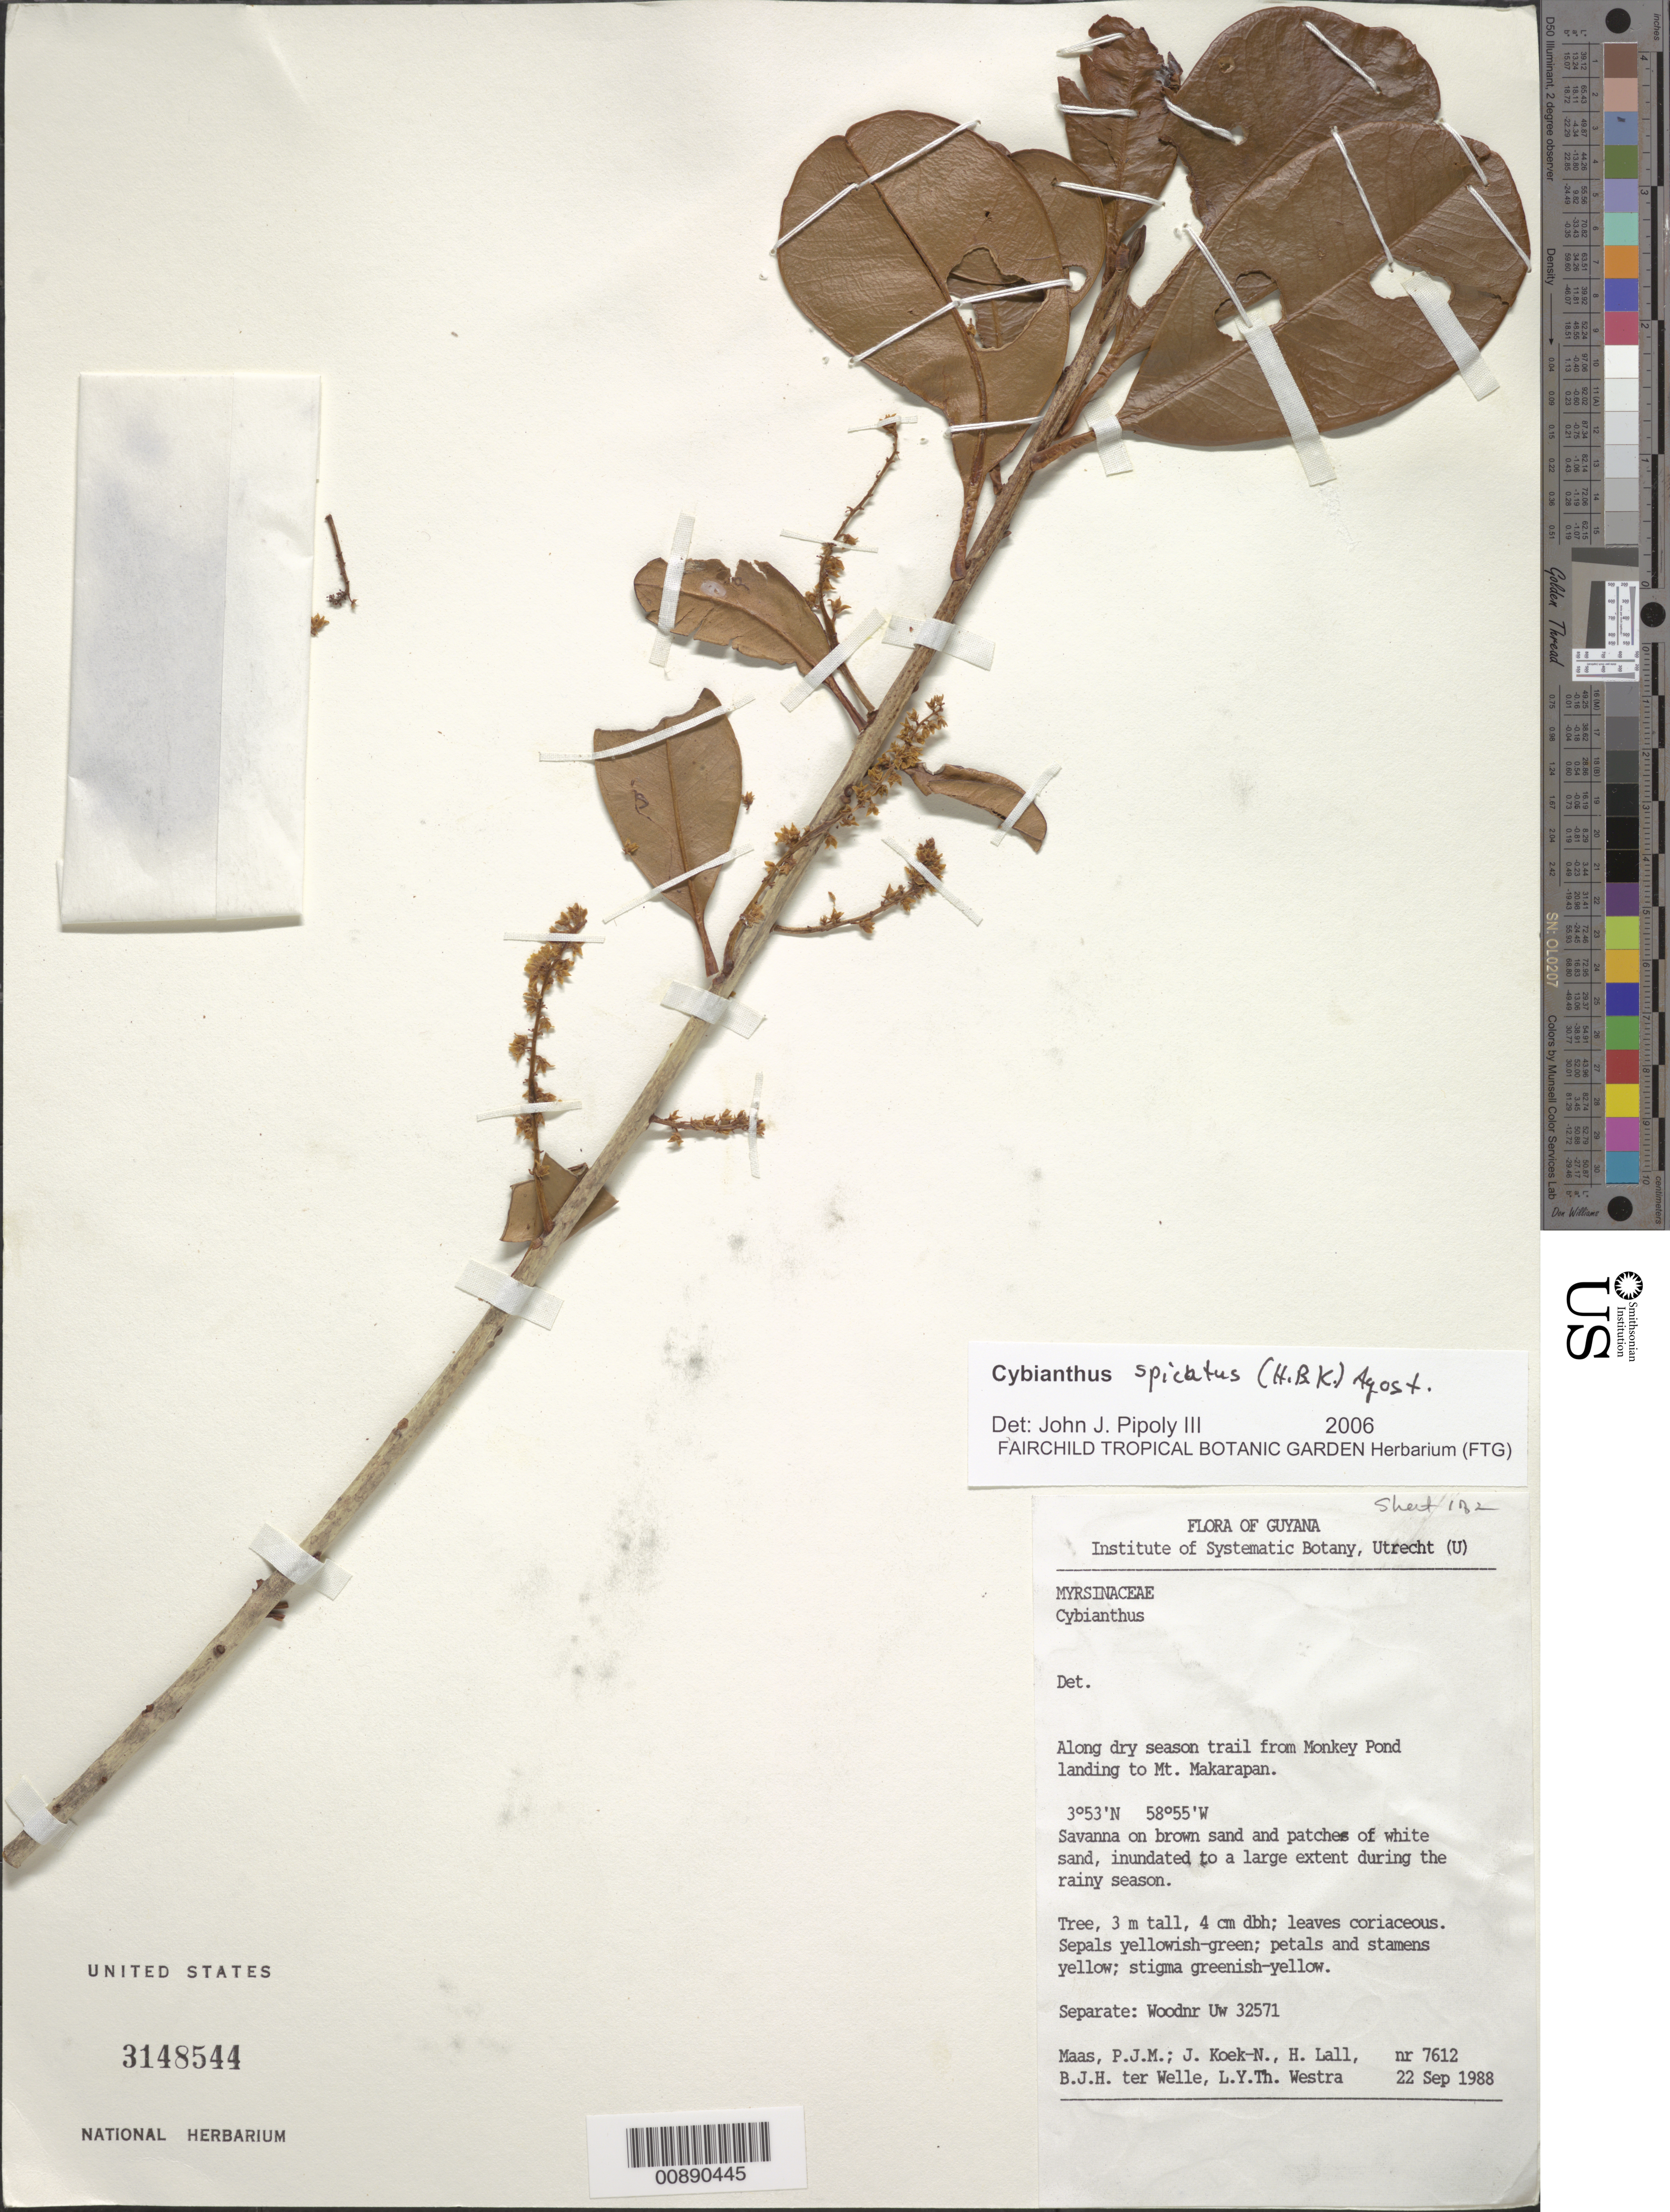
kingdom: Plantae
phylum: Tracheophyta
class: Magnoliopsida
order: Ericales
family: Primulaceae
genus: Cybianthus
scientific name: Cybianthus spicatus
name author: (Kunth) G. Agostini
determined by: Pipoly, J. J., III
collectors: P. Maas, J. Koek-Noorman, H. Lall, B. Welle & L. Y. T. Westra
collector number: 7612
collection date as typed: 22-Sep-88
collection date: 1988-09-22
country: Guyana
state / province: U. Takutu-U. Essequibo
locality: Monkey Pond landing, dry season trail to Mt. Makarapan; Rupununi River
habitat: Savanna on brown sand , patches of white sand, inundated to a large extent during rainy season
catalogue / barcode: US 3148544